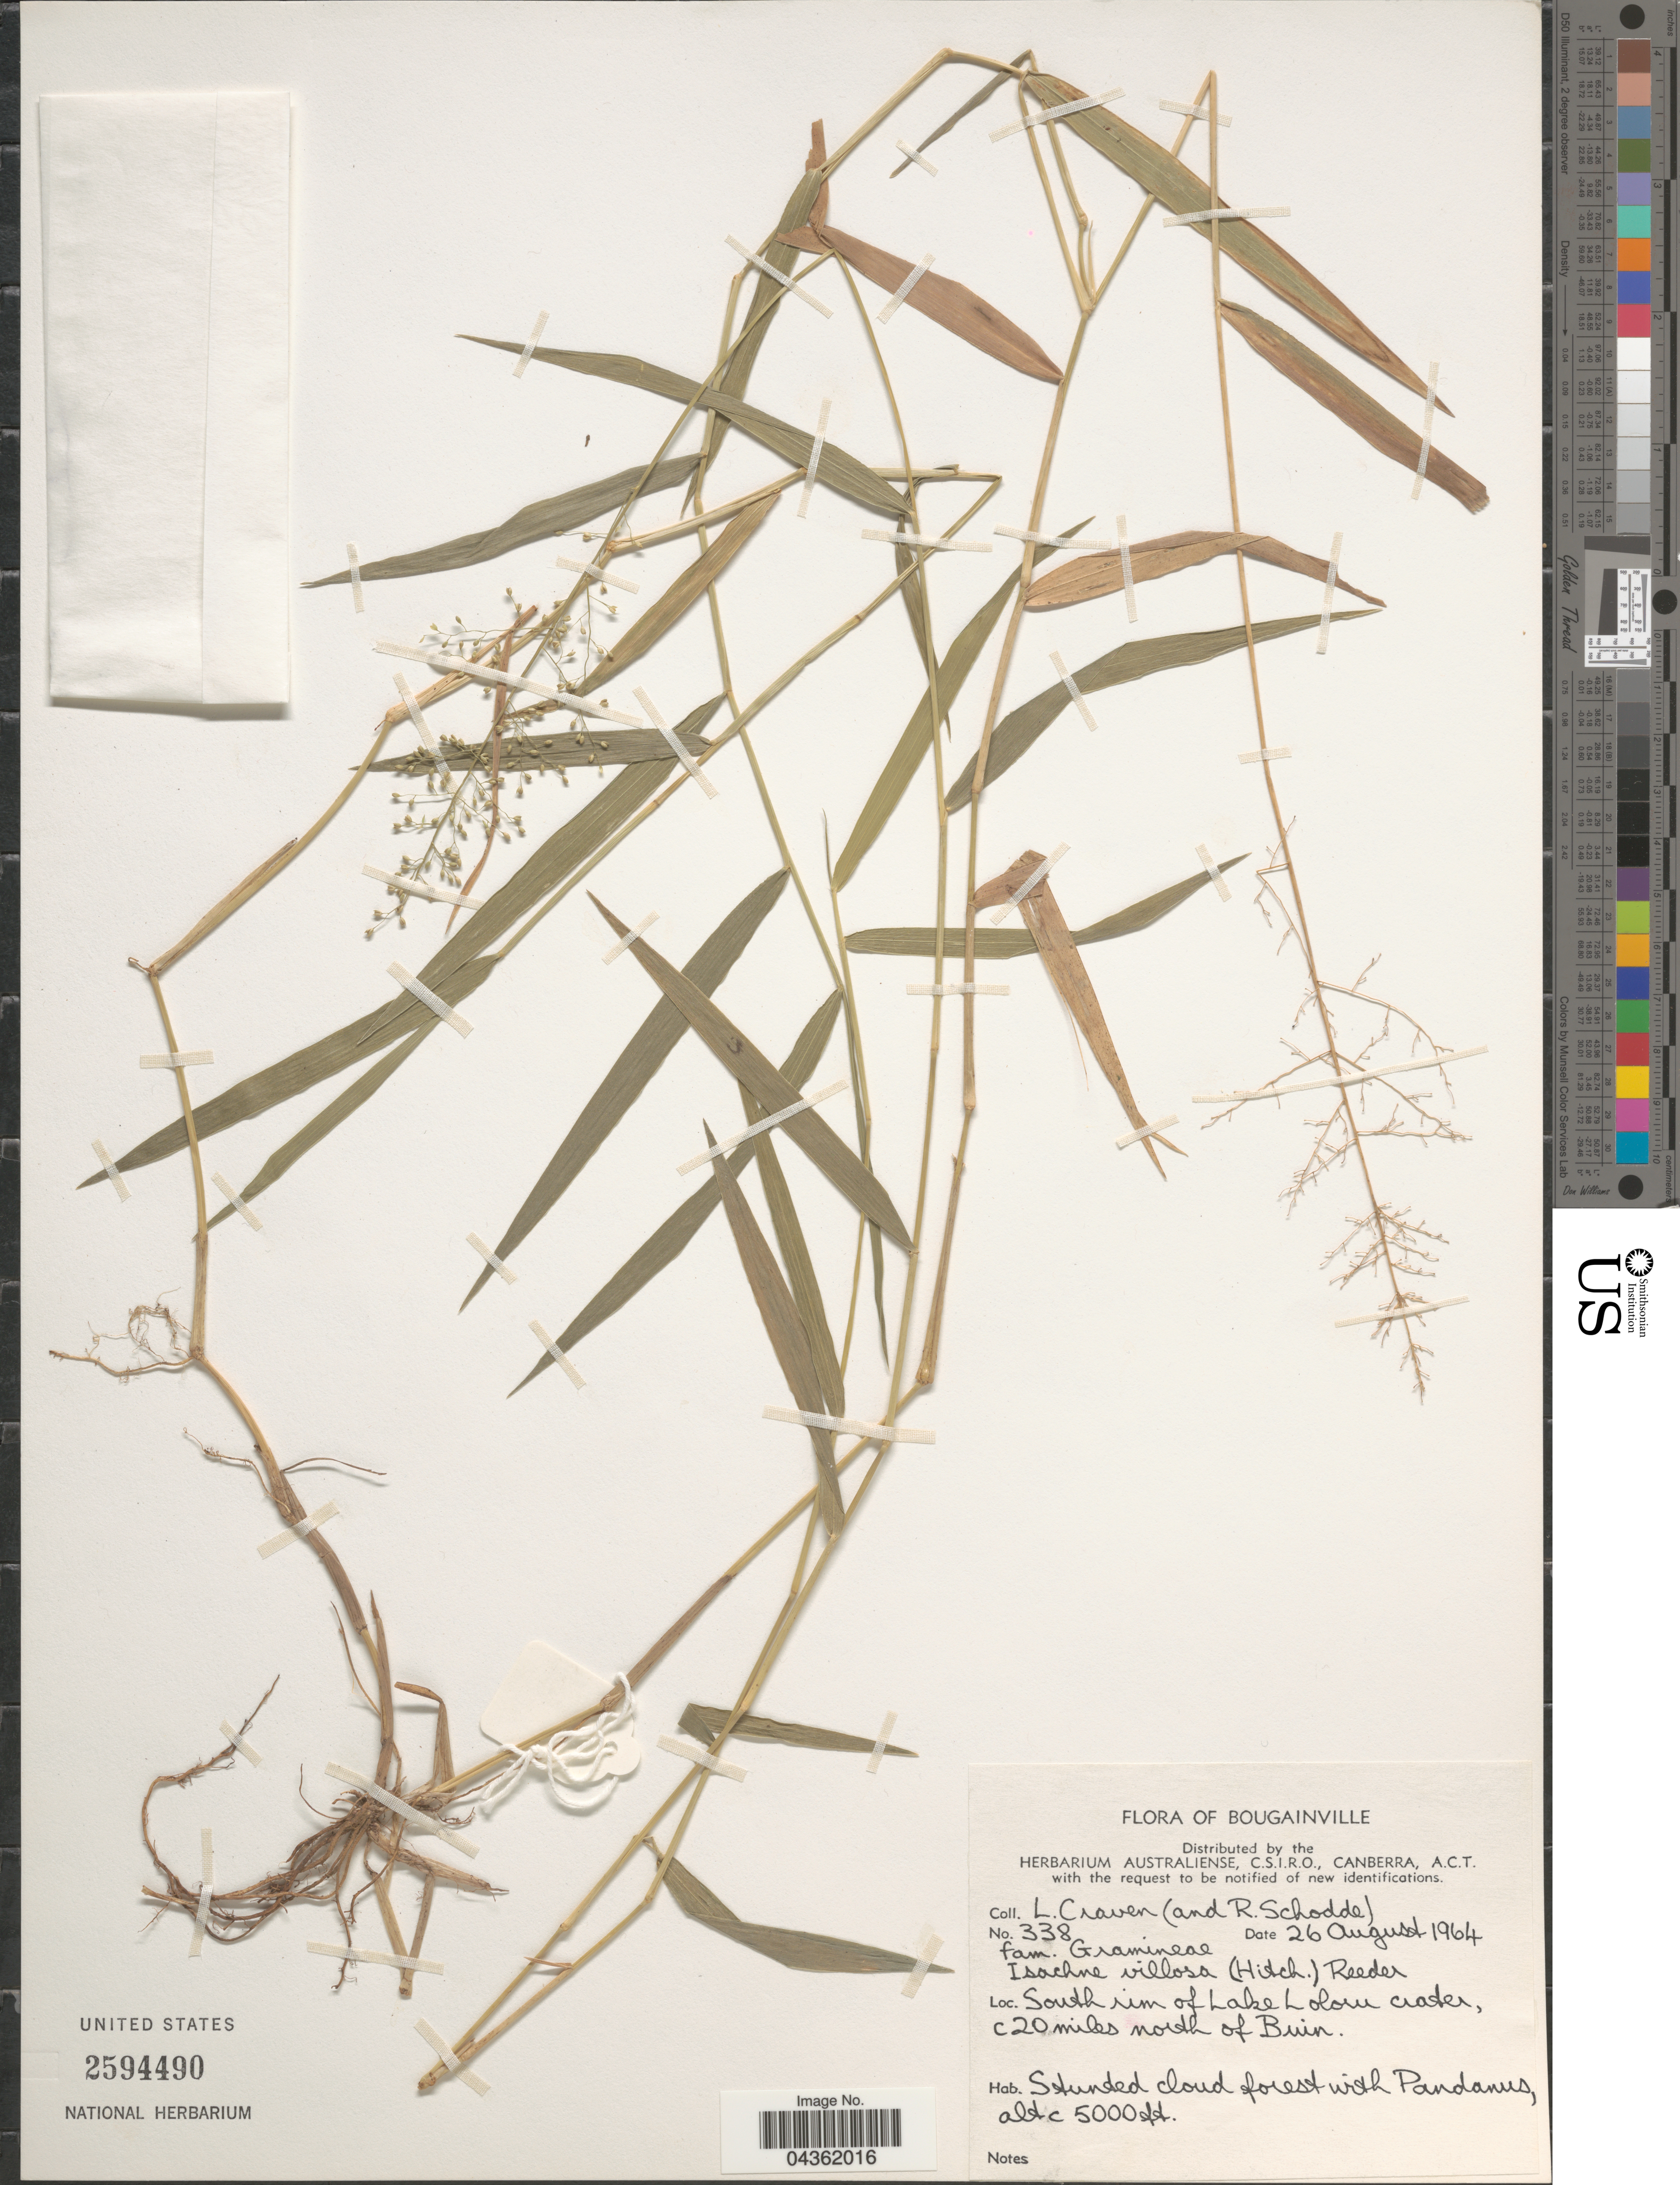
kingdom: Plantae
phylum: Tracheophyta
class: Liliopsida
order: Poales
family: Poaceae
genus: Isachne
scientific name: Isachne villosa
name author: (Hitchc.) Reeder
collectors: L. A. Craven & R. Schodde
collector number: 338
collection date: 1964-08-26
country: Papua New Guinea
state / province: Bougainville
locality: South rim of Lake Loloru crater, c 20 miles north of Buin.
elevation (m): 1524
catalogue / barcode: US 2594490